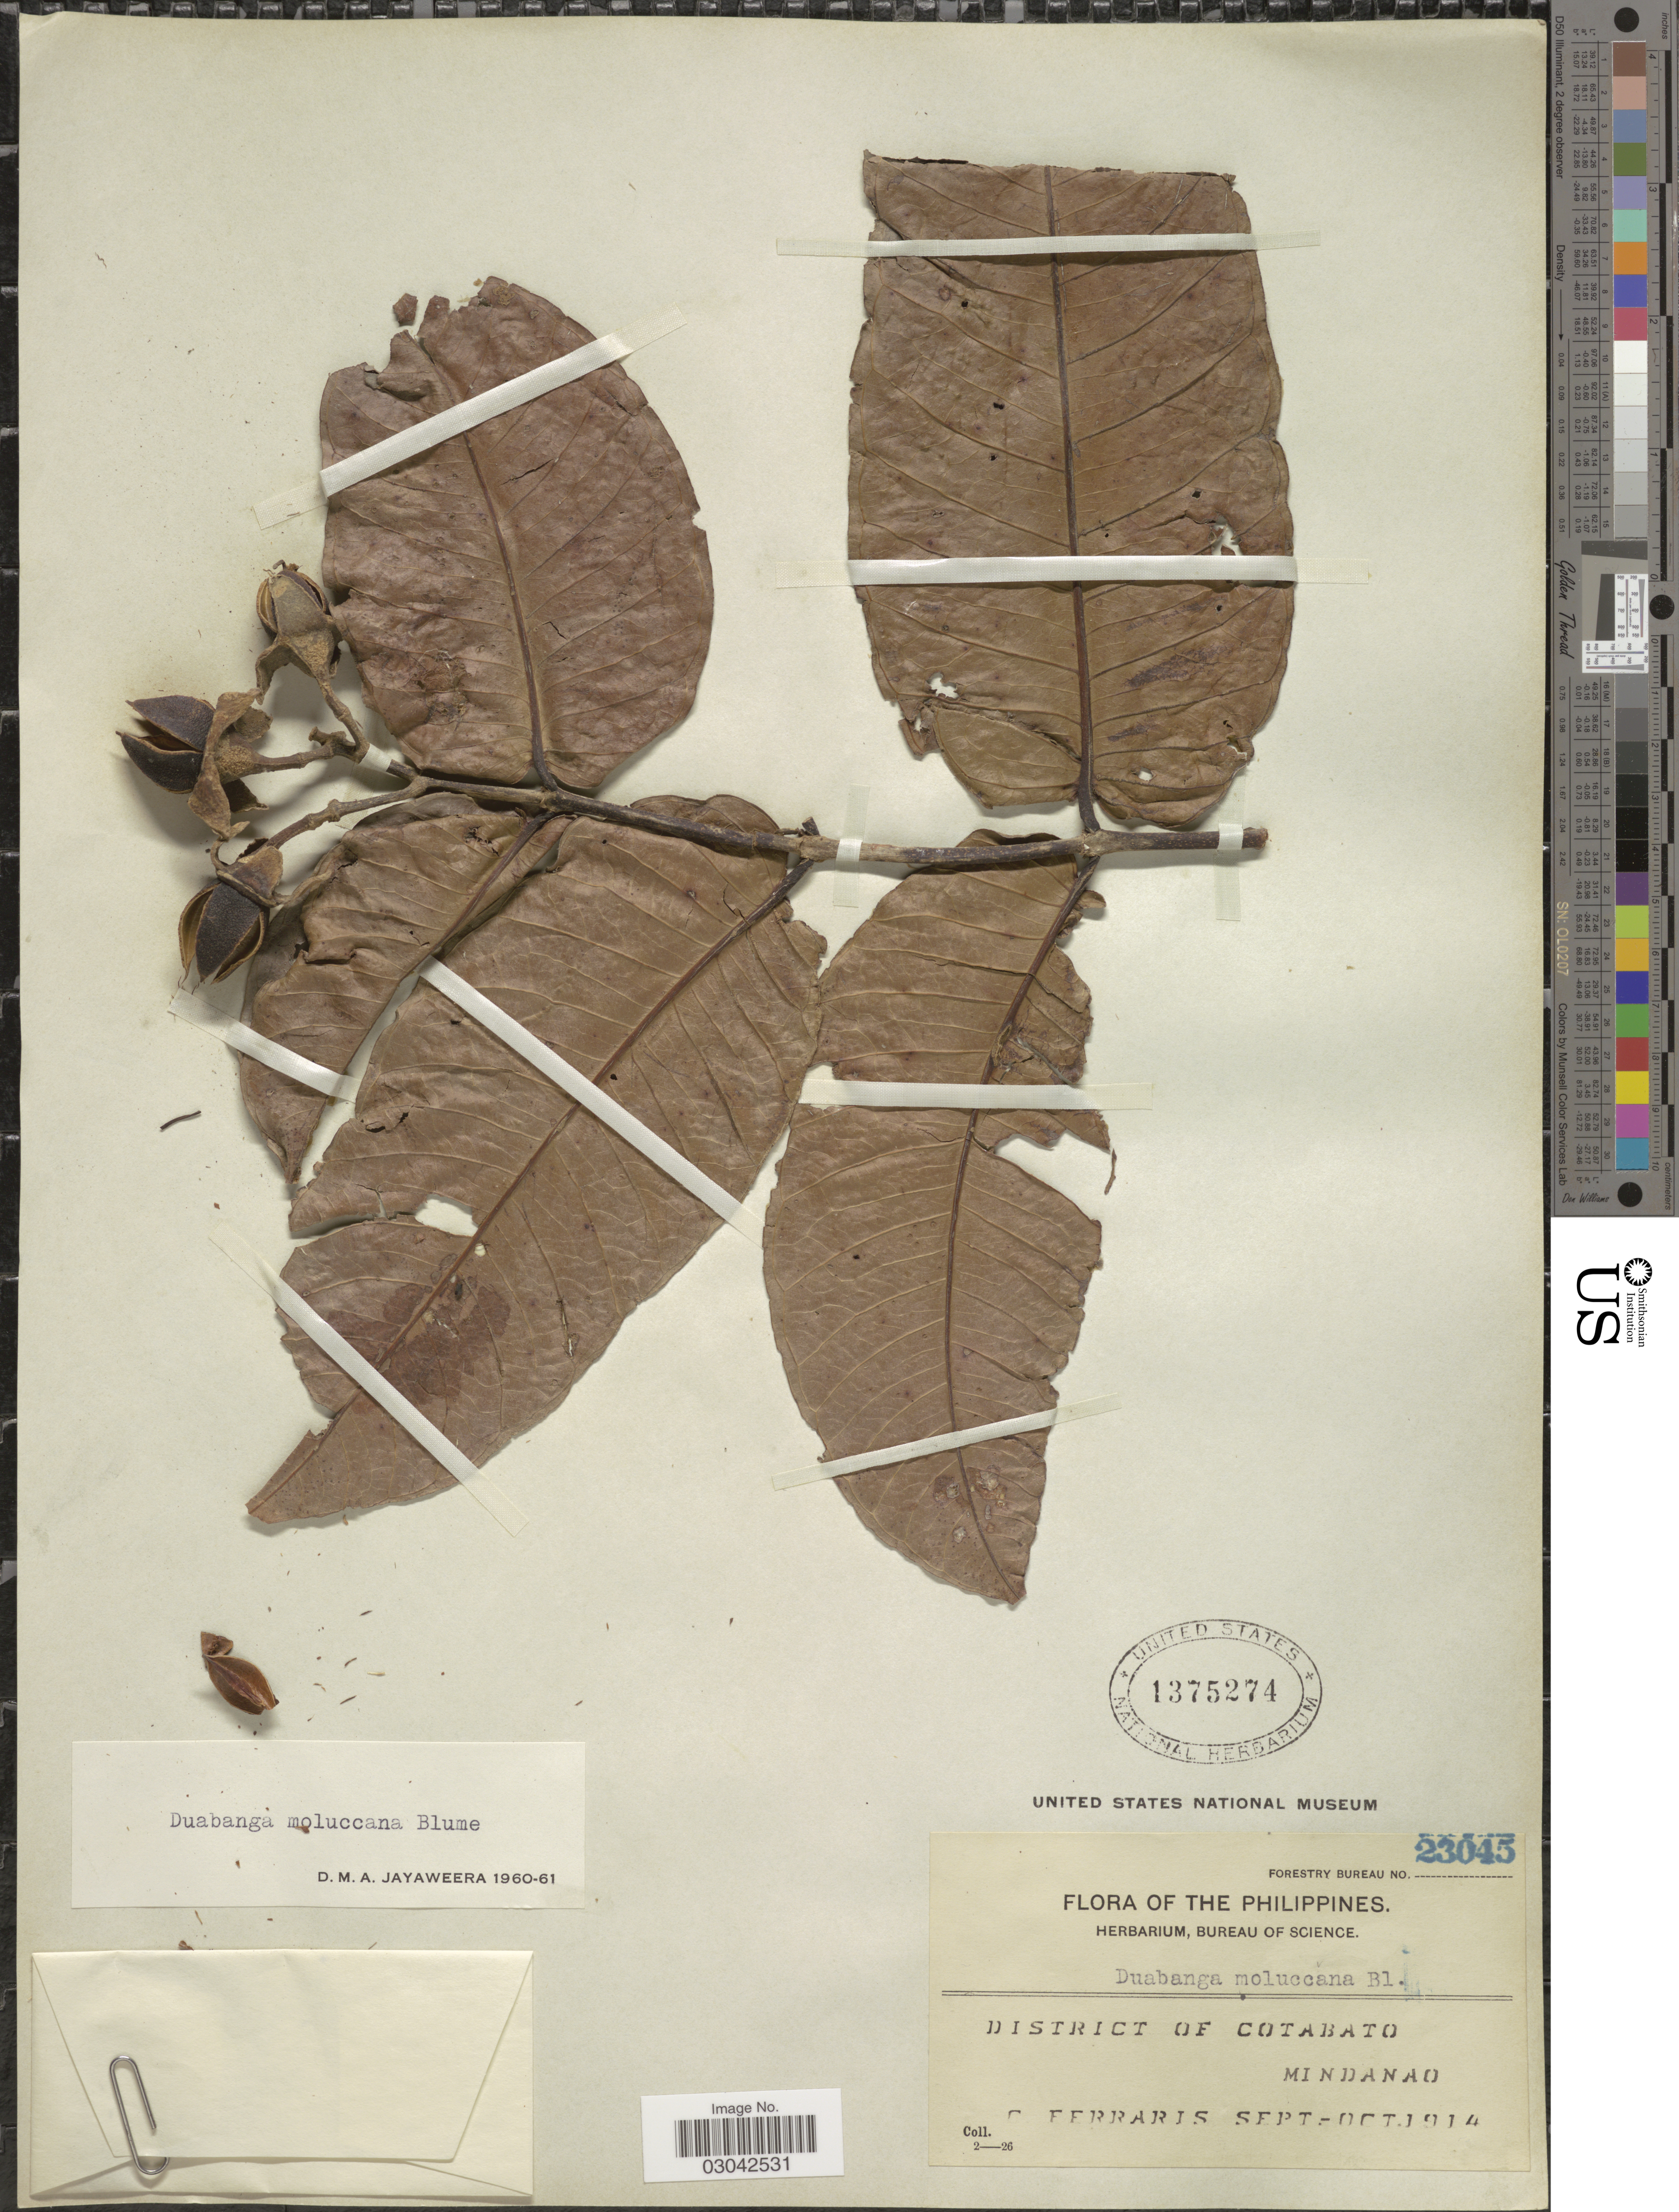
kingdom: Plantae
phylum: Tracheophyta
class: Magnoliopsida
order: Myrtales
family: Lythraceae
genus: Duabanga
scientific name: Duabanga moluccana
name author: Blume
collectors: C. Ferraris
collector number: Forestry Bureau 23045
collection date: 1914-09/1914-10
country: Philippines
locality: District of Cotabato, Mindanao.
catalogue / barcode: US 1375274